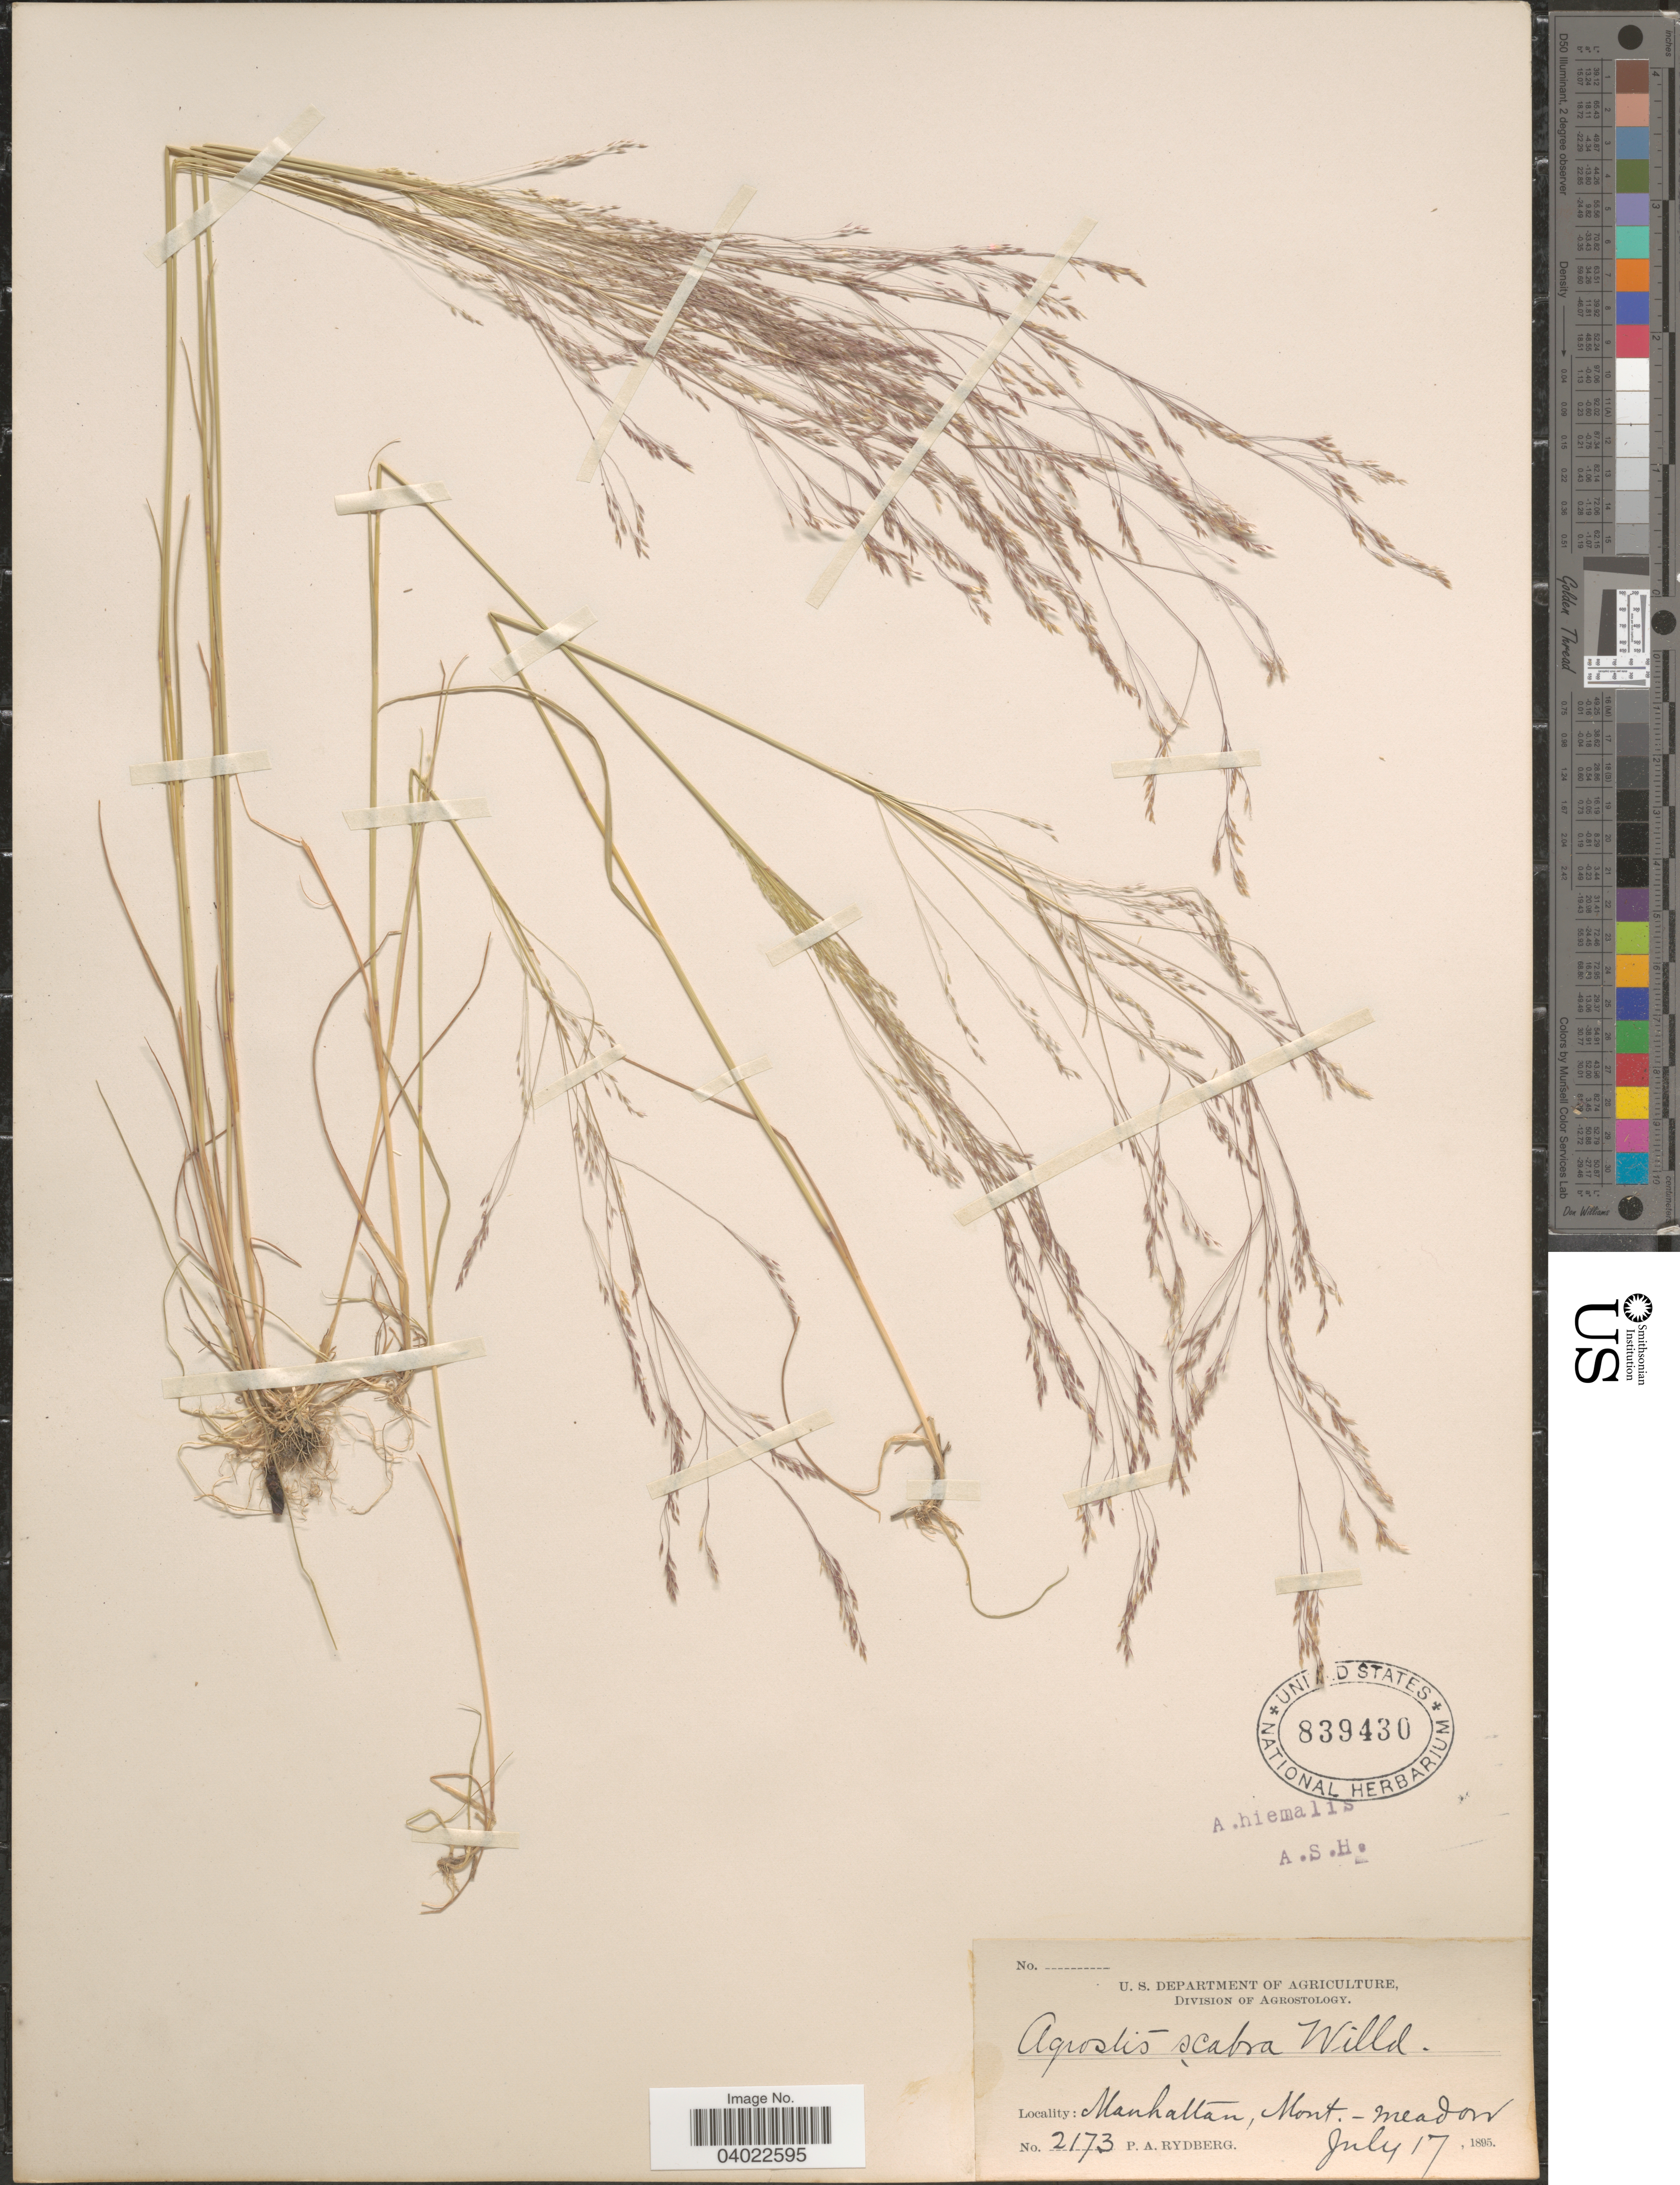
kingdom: Plantae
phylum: Tracheophyta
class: Liliopsida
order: Poales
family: Poaceae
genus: Agrostis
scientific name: Agrostis scabra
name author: Willd.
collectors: P. A. Rydberg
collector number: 2173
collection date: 1895-07-17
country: United States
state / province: Montana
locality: Manhattan.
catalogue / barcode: US 839430